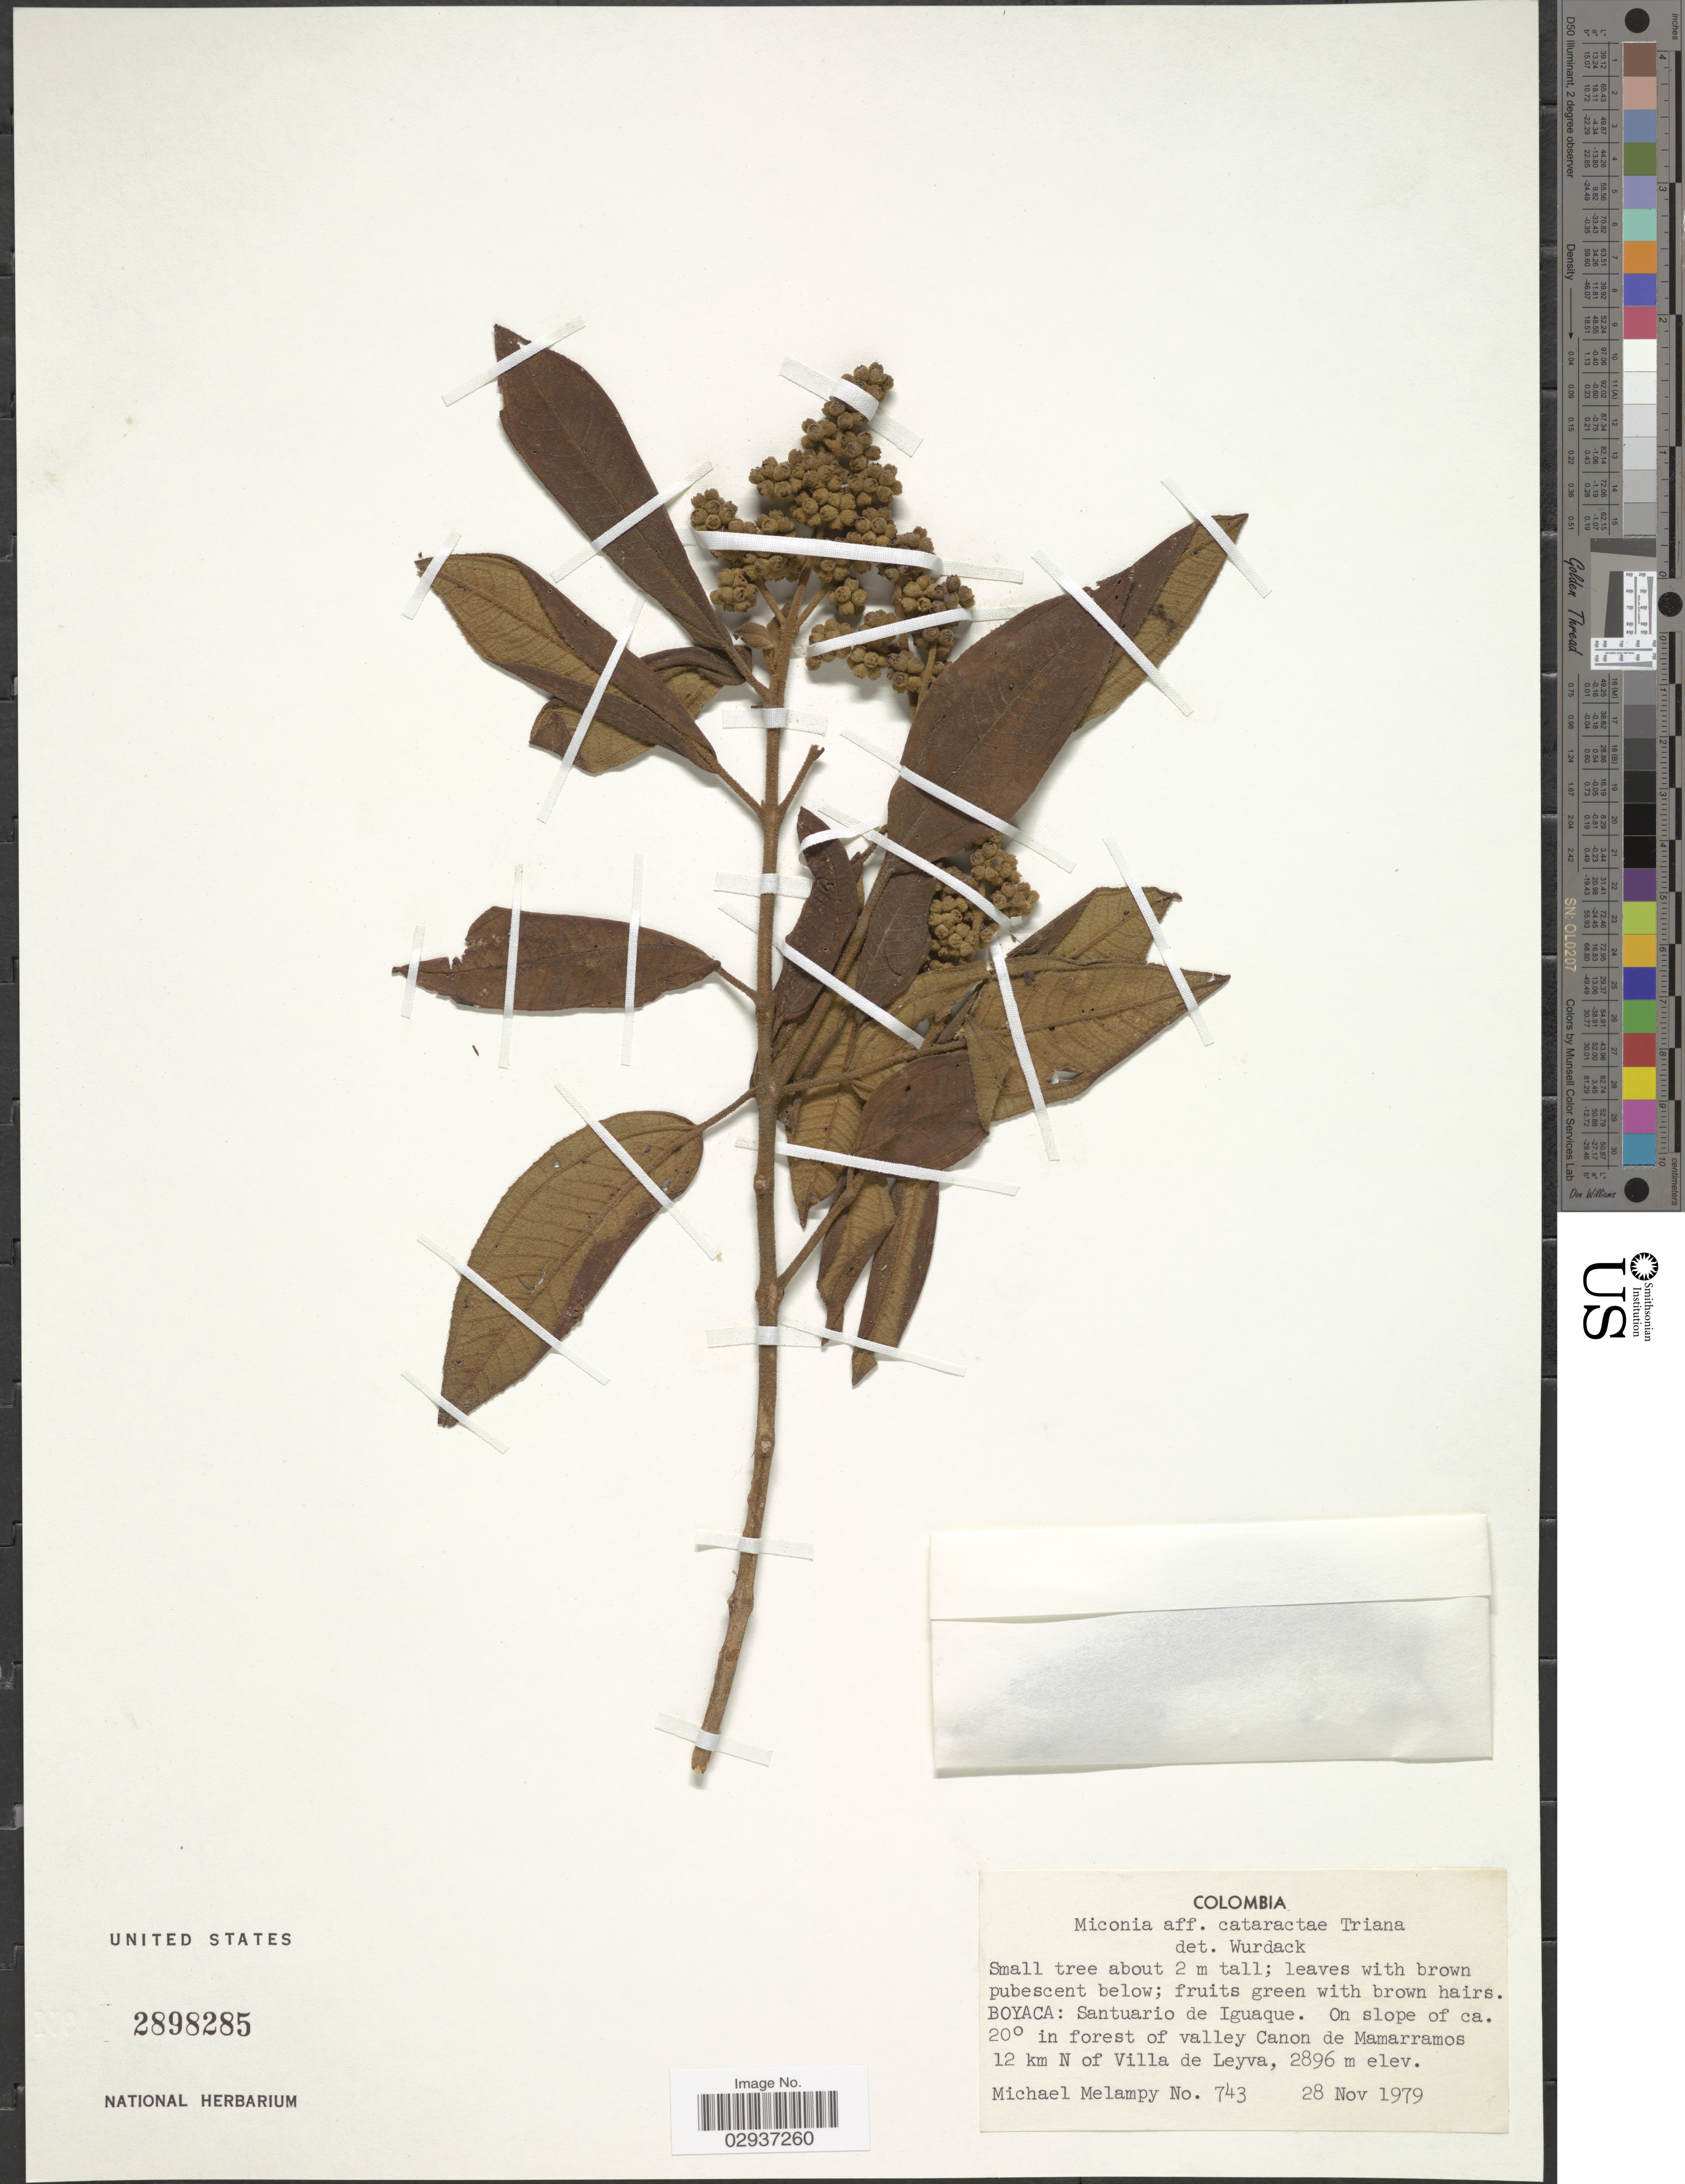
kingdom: Plantae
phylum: Tracheophyta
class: Magnoliopsida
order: Myrtales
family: Melastomataceae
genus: Miconia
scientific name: Miconia cataractae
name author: Triana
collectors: M. Melampy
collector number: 743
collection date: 1979-11-28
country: Colombia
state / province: Boyacá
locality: Boyaca: Santuario de Iguaque. On slope of ca. 20° in forest of valley Canon de Mamarramos 12 km N of Villa de Leyva.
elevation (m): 2896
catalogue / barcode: US 2898285